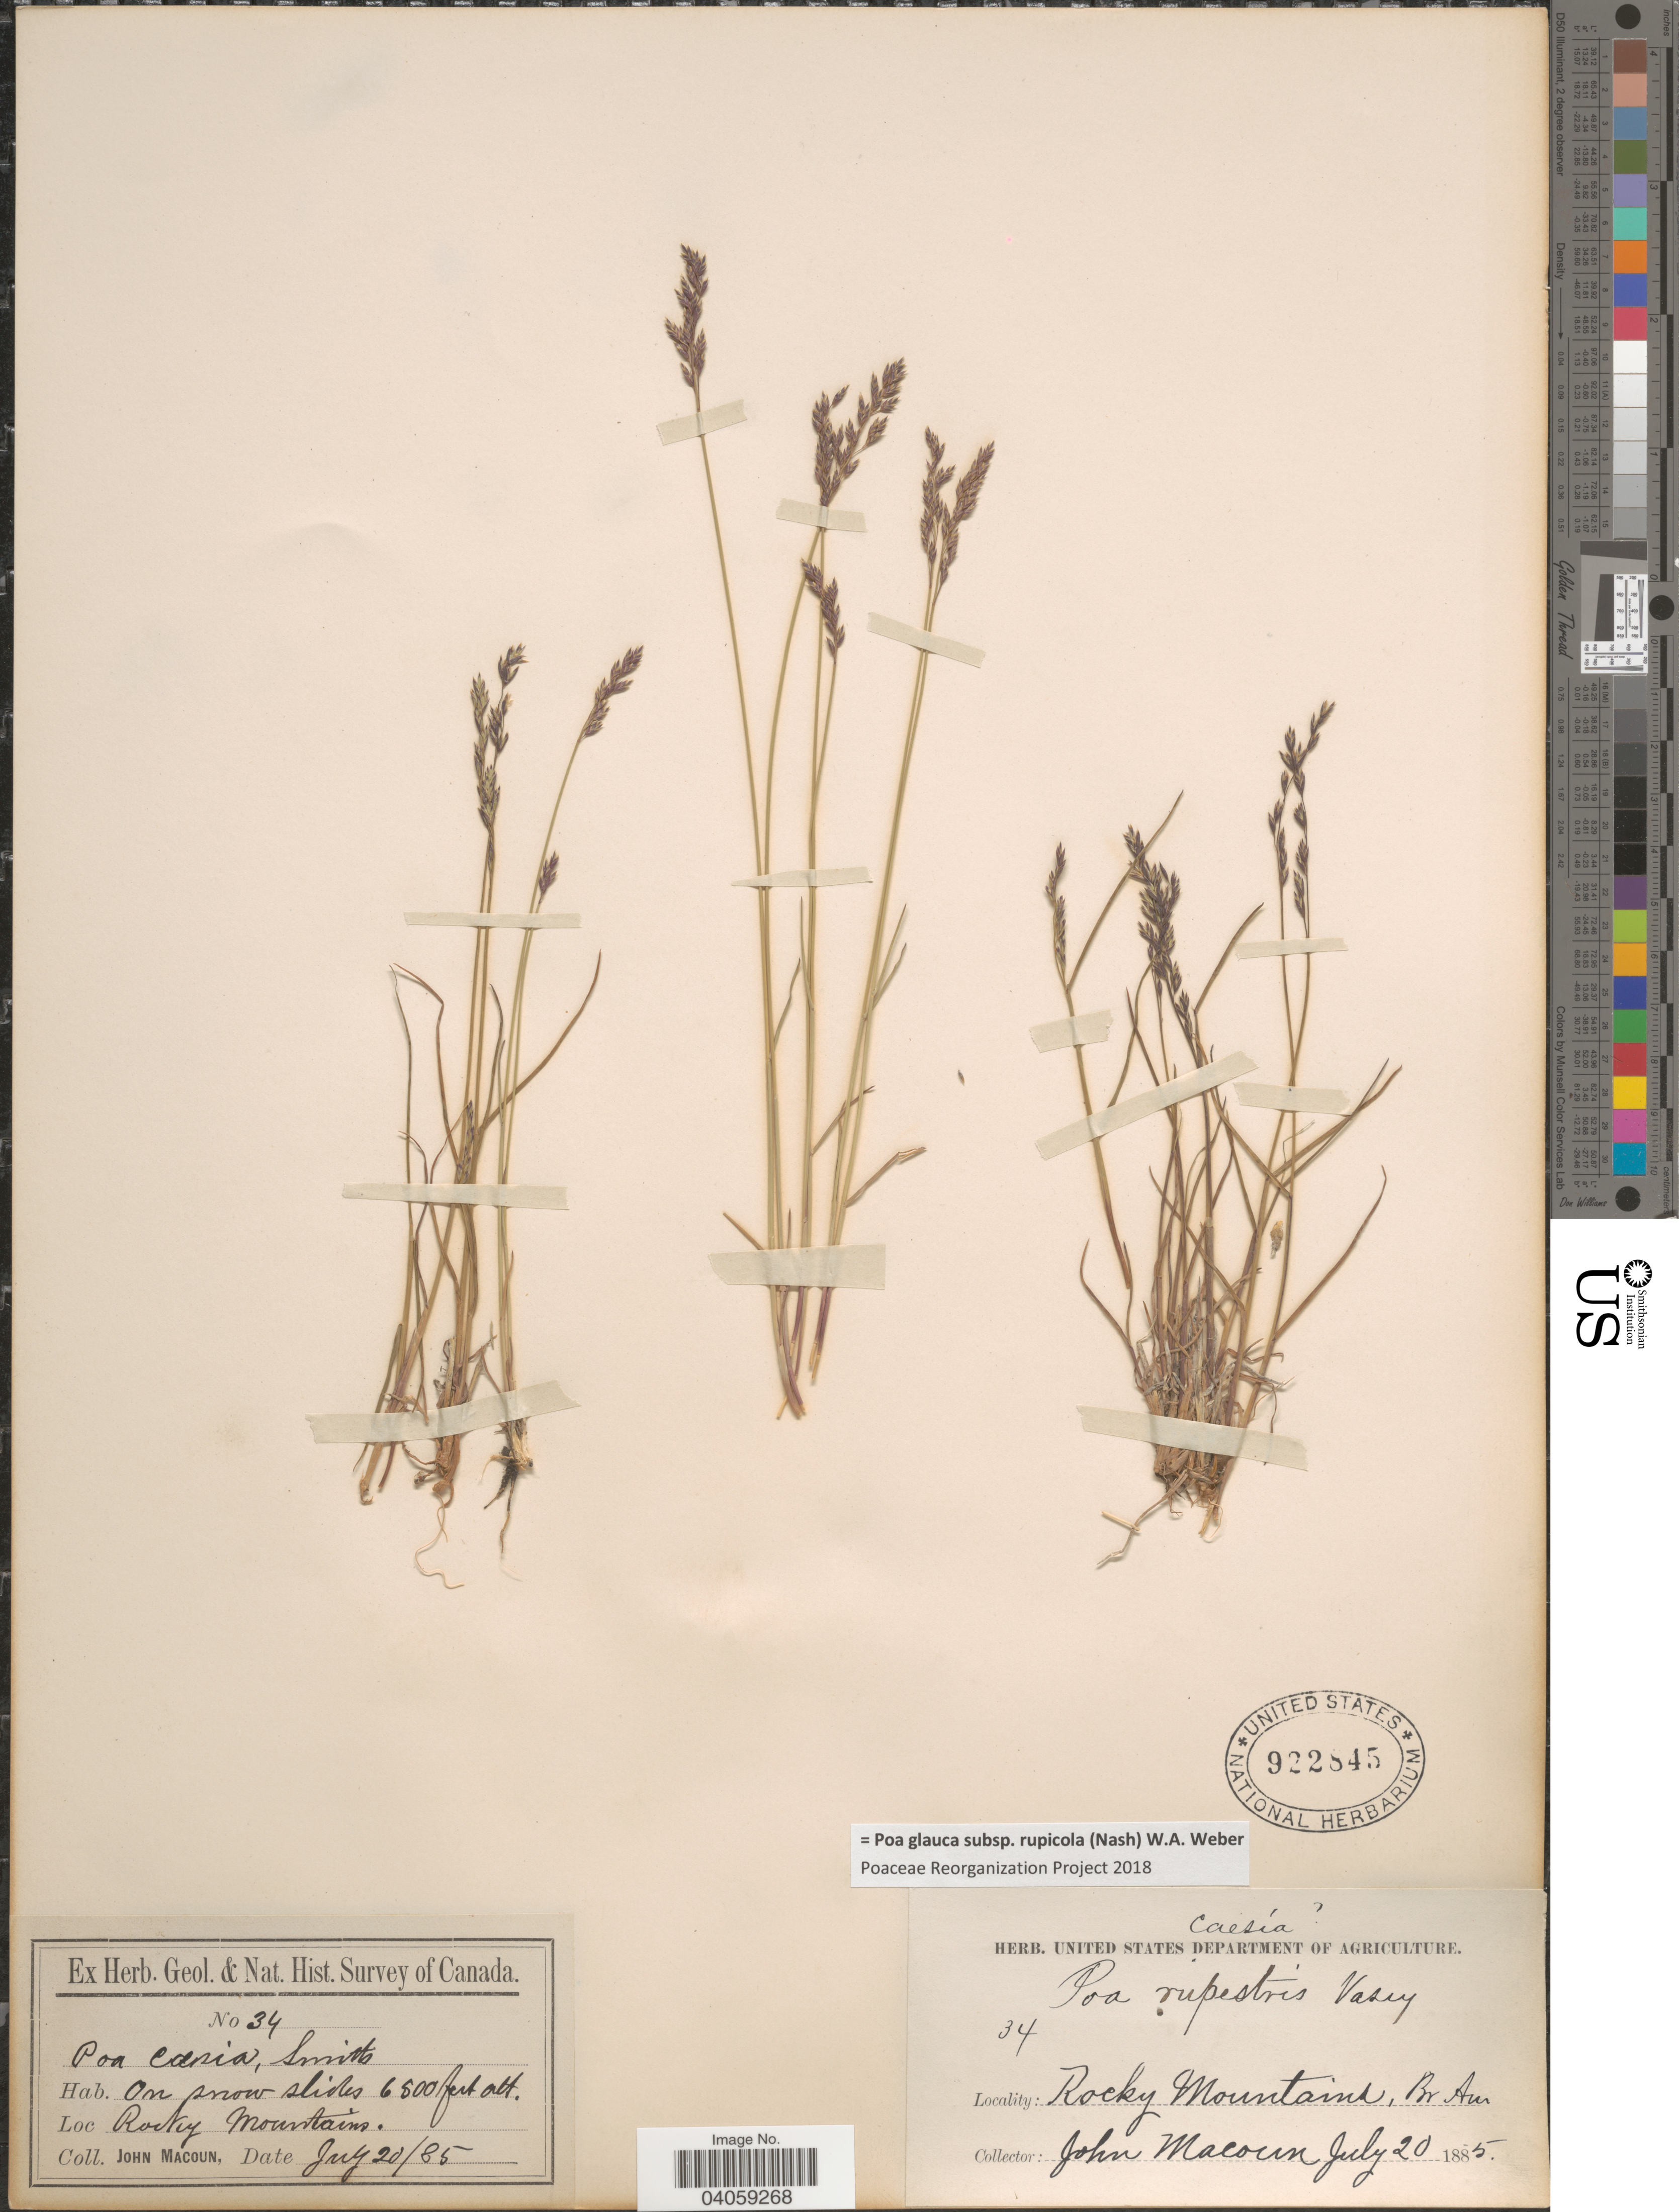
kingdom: Plantae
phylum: Tracheophyta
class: Liliopsida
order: Poales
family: Poaceae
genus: Poa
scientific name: Poa glauca subsp. rupicola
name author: (Nash) W.A. Weber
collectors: J. Macoun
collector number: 34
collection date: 1885-07-20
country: Canada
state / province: British Columbia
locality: Rocky Mountains, Br. Am.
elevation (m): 2073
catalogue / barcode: US 922845